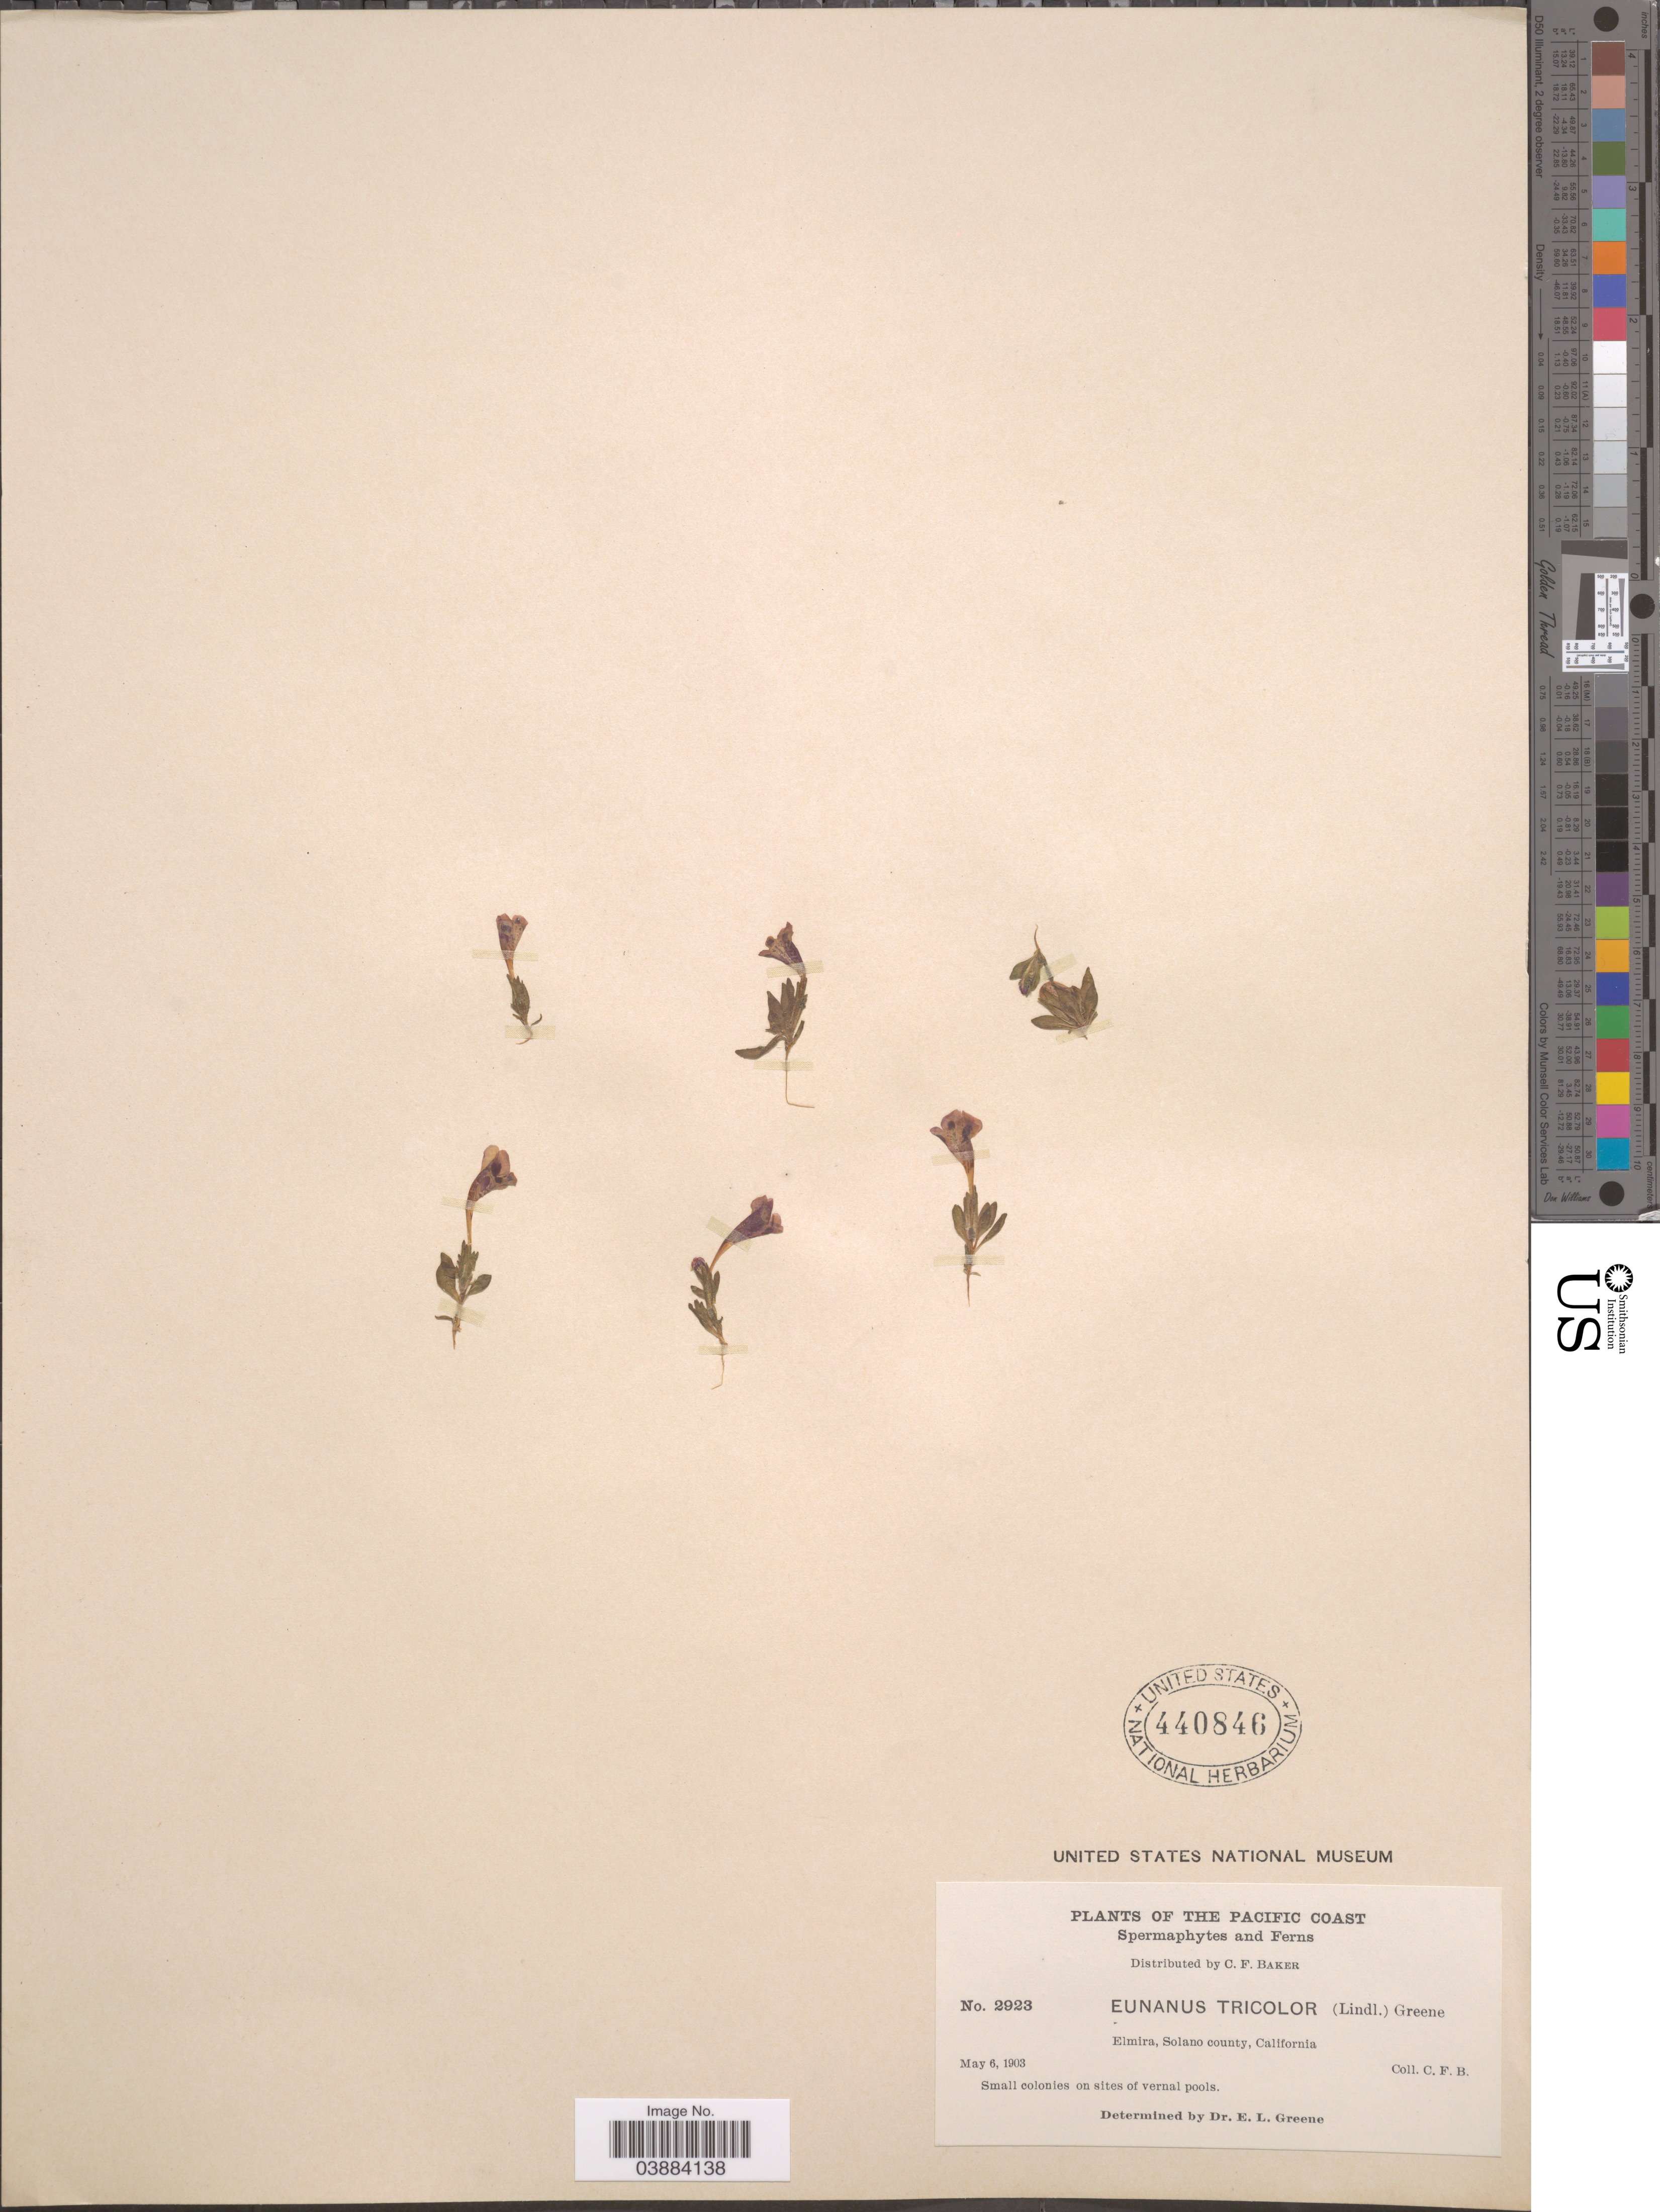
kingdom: Plantae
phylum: Tracheophyta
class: Magnoliopsida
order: Lamiales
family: Phrymaceae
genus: Eunanus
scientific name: Eunanus tricolor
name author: (Hartw. ex Lindl.) Greene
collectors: C. F. Baker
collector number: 2923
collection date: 1903-05-06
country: United States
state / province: California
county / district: Solano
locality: The Pacific Coast. Elmira, Solano county.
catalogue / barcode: US 440846